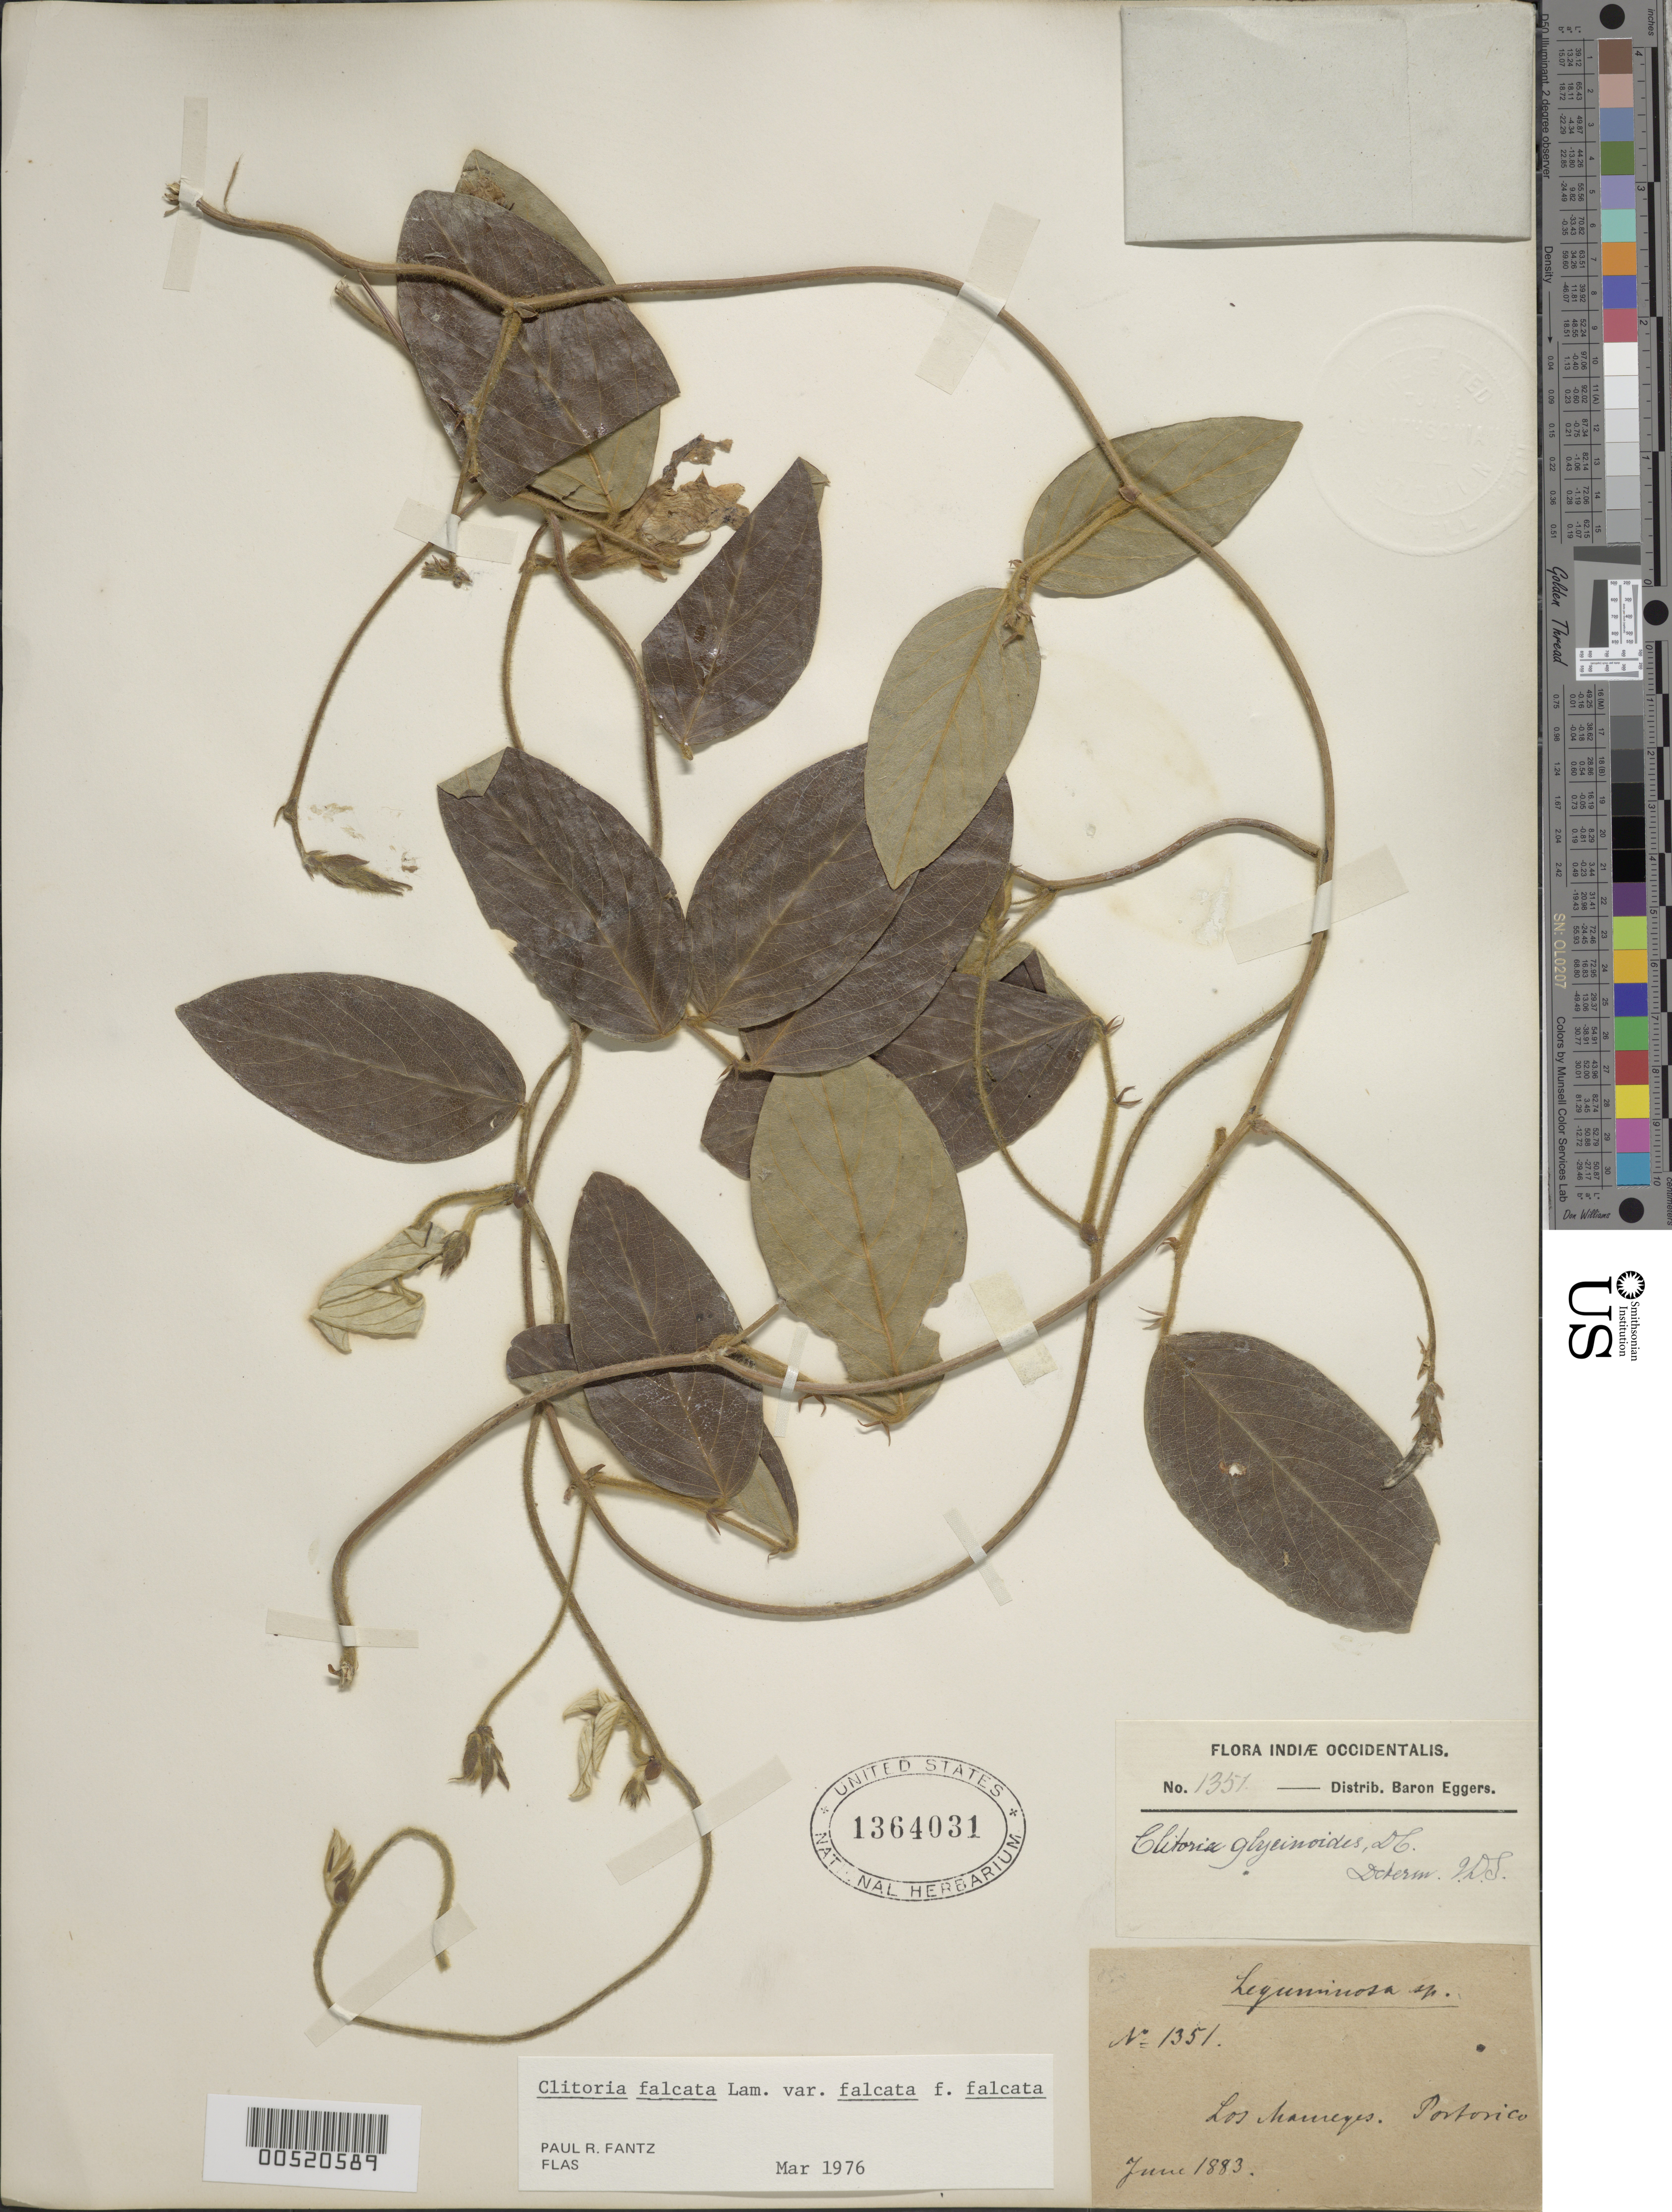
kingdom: Plantae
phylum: Tracheophyta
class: Magnoliopsida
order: Fabales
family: Fabaceae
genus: Clitoria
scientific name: Clitoria rubiginosa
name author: Juss.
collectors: H. F. A. von Eggers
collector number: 1351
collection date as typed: Jun 1883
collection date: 1883-06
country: Puerto Rico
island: Greater Antilles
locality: Los Mameyes.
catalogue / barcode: US 1364031